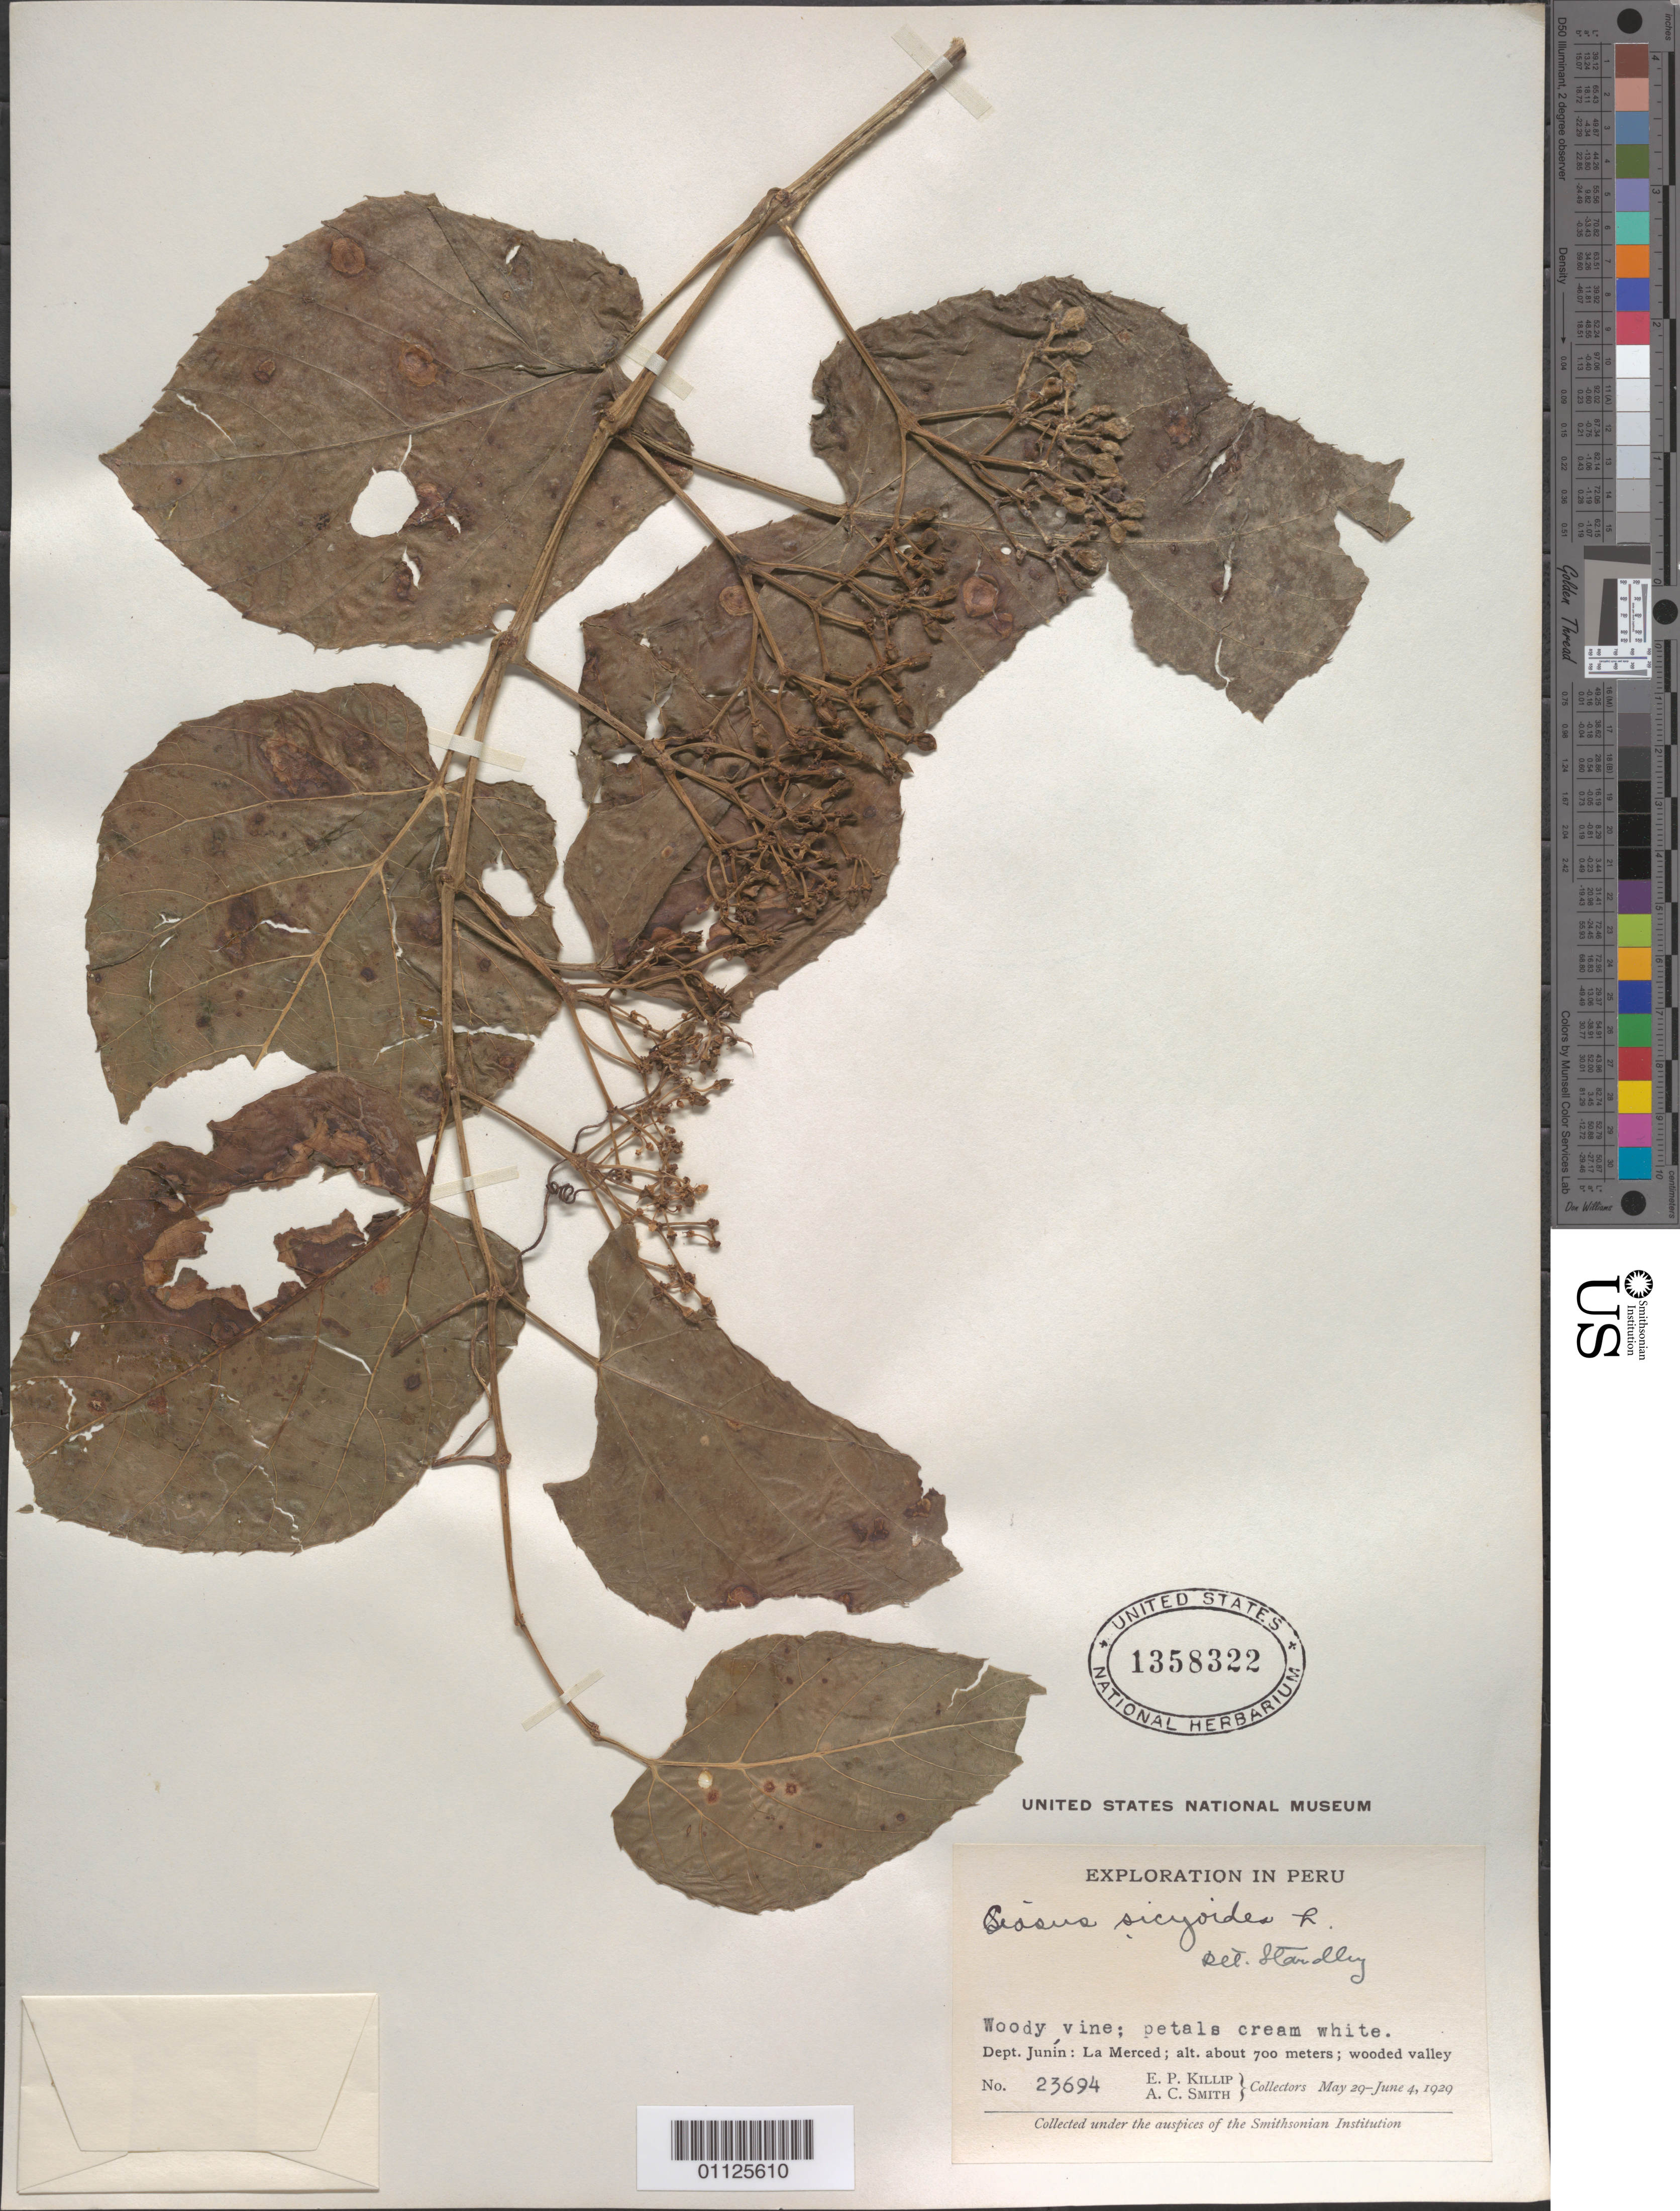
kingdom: Plantae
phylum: Tracheophyta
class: Magnoliopsida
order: Vitales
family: Vitaceae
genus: Cissus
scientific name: Cissus verticillata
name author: (L.) Nicolson & C.E. Jarvis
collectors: E. P. Killip & A. C. Smith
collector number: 23694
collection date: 1929-05-29/1929-06-04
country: Peru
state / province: Junín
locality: La Merced.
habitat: Wooded valley. Woody vine.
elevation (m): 700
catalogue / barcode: US 1358322